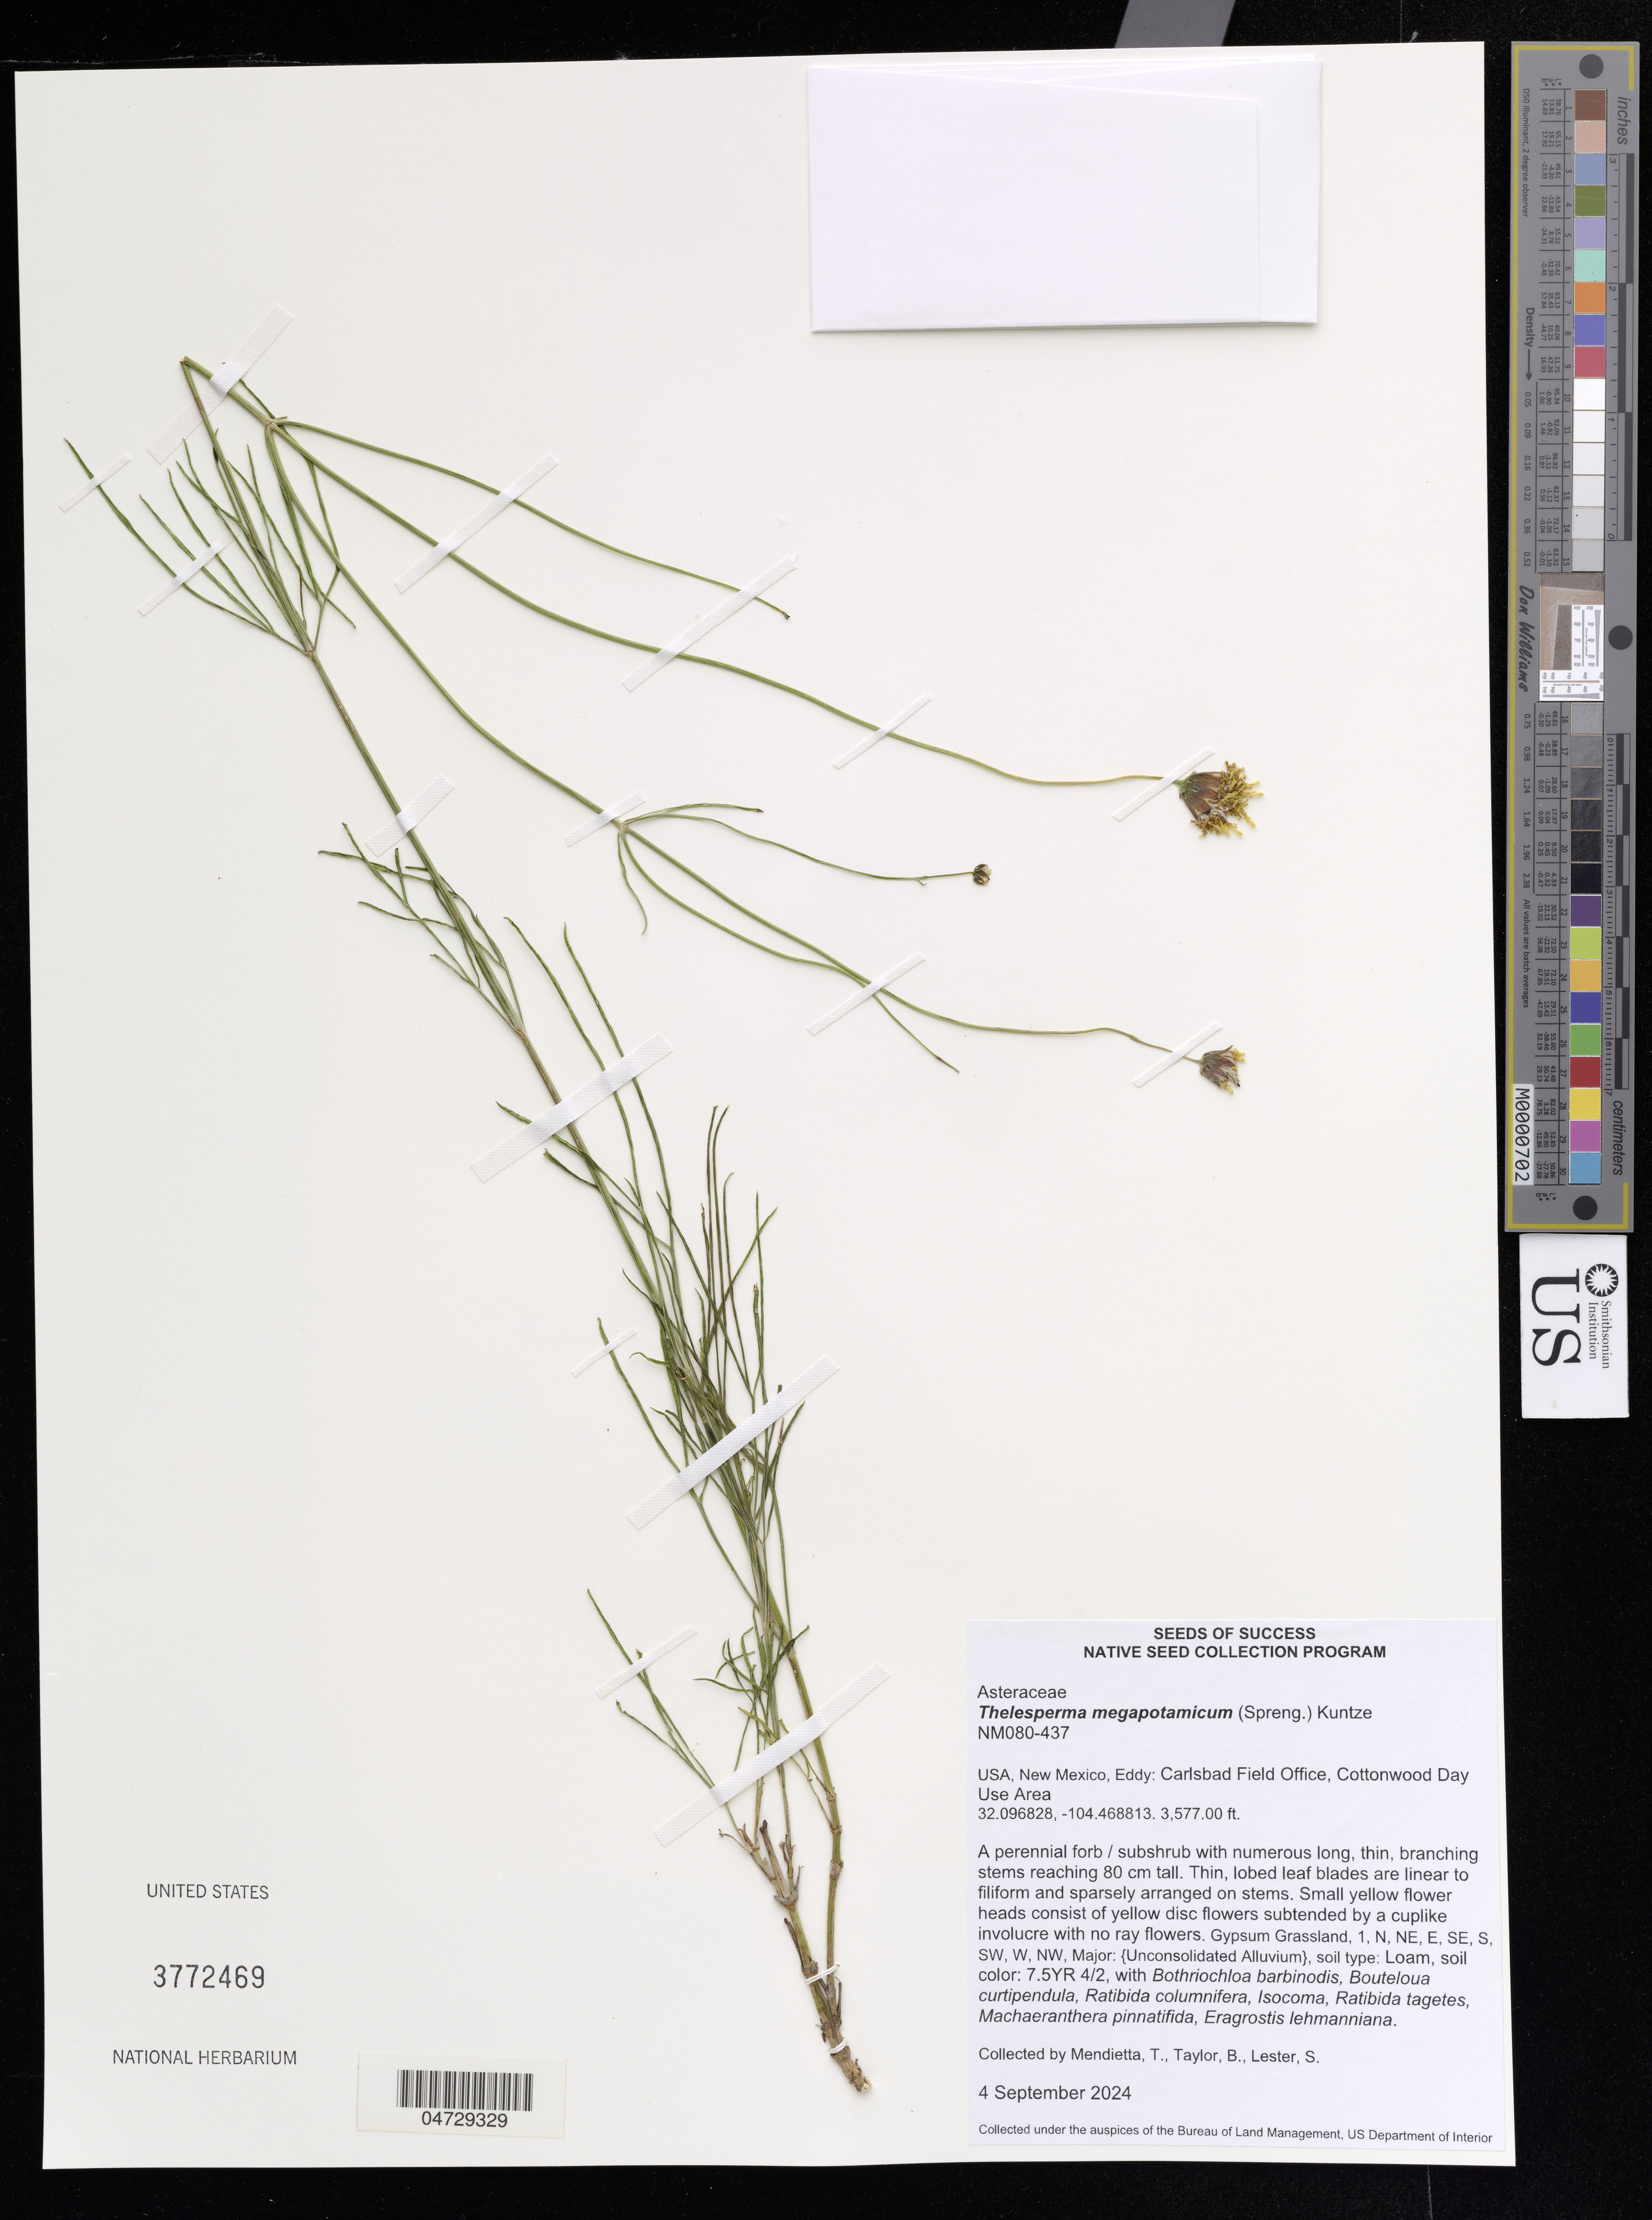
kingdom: Plantae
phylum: Tracheophyta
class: Magnoliopsida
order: Asterales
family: Asteraceae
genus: Thelesperma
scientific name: Thelesperma megapotamicum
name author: (Spreng.) Herter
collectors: T. Mendietta, B. Taylor & S. Lester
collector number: NM080-437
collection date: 2024-09-04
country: United States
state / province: New Mexico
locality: Eddy: Carlsbad Field Office, Cottonwood Day Use Area.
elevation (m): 1090.27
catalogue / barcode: US 3772469